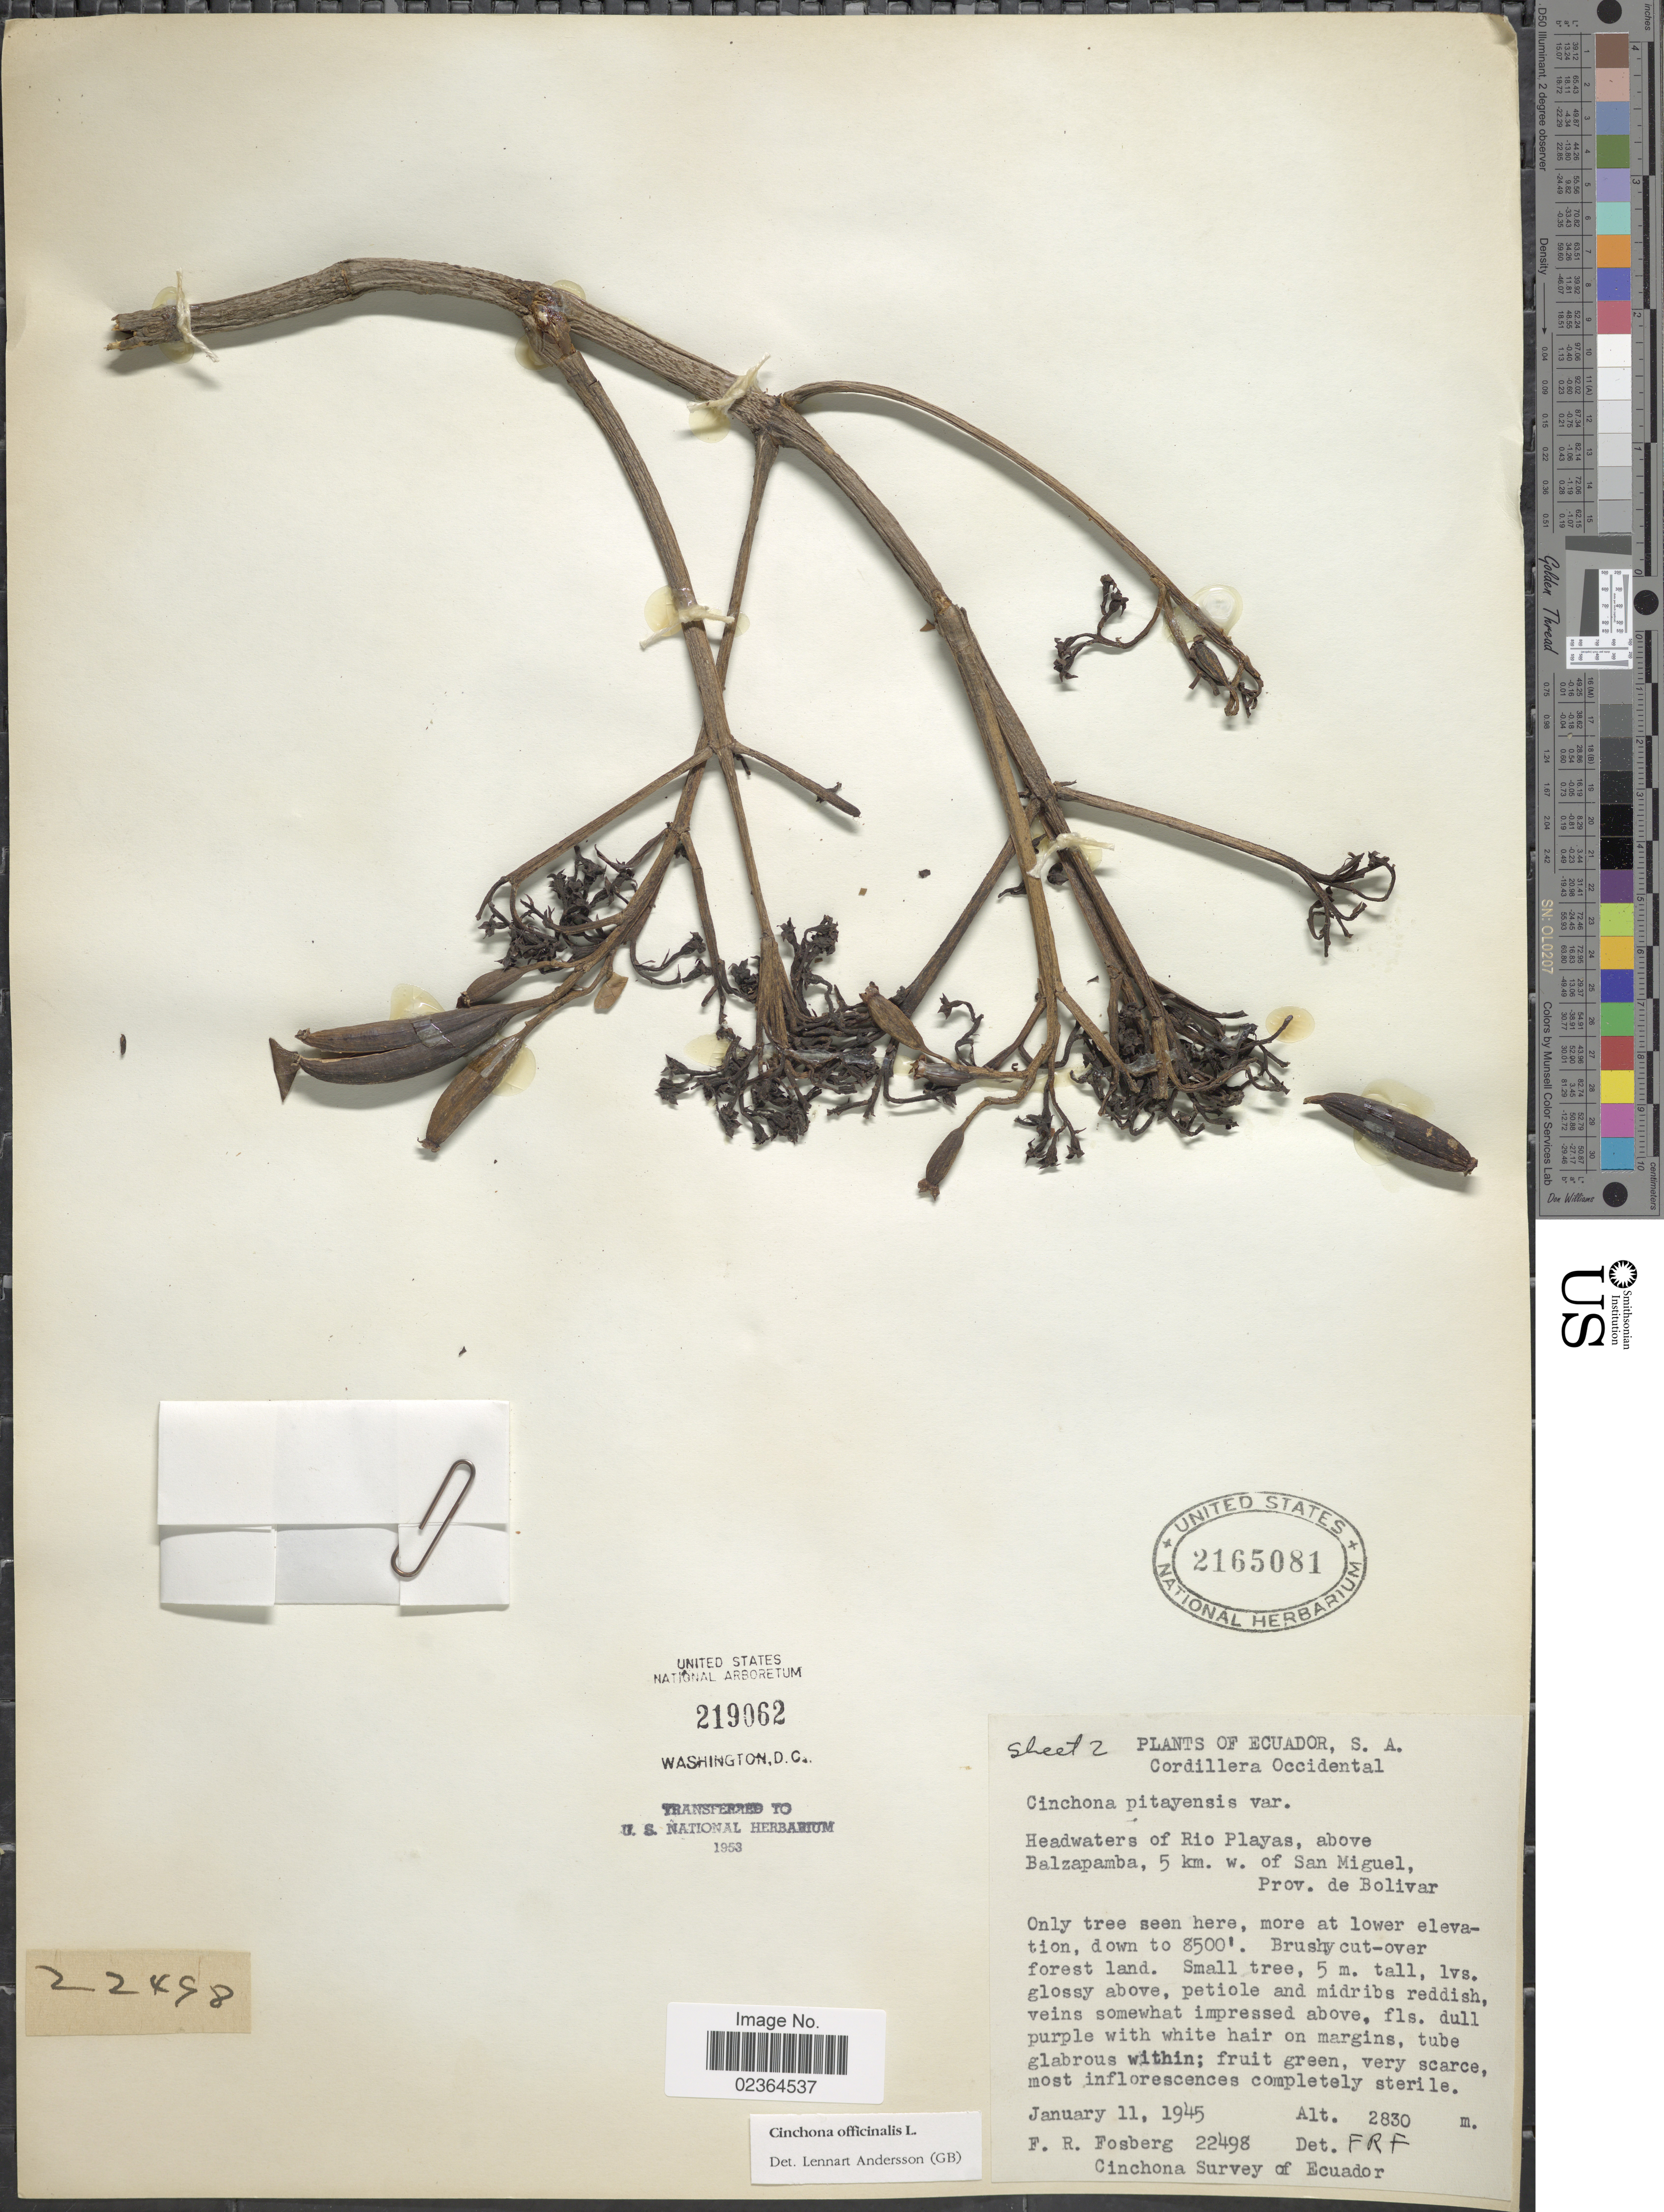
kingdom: Plantae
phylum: Tracheophyta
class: Magnoliopsida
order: Gentianales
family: Rubiaceae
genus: Cinchona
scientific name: Cinchona officinalis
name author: L.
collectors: F. R. Fosberg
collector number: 22498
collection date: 1945-01-11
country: Ecuador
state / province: Bolívar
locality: Cordillera Occidental. Headwaters of Rio Playas, above Balzapamba, 5 km. w. of San Miguel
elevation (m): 2830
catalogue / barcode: US 2165081